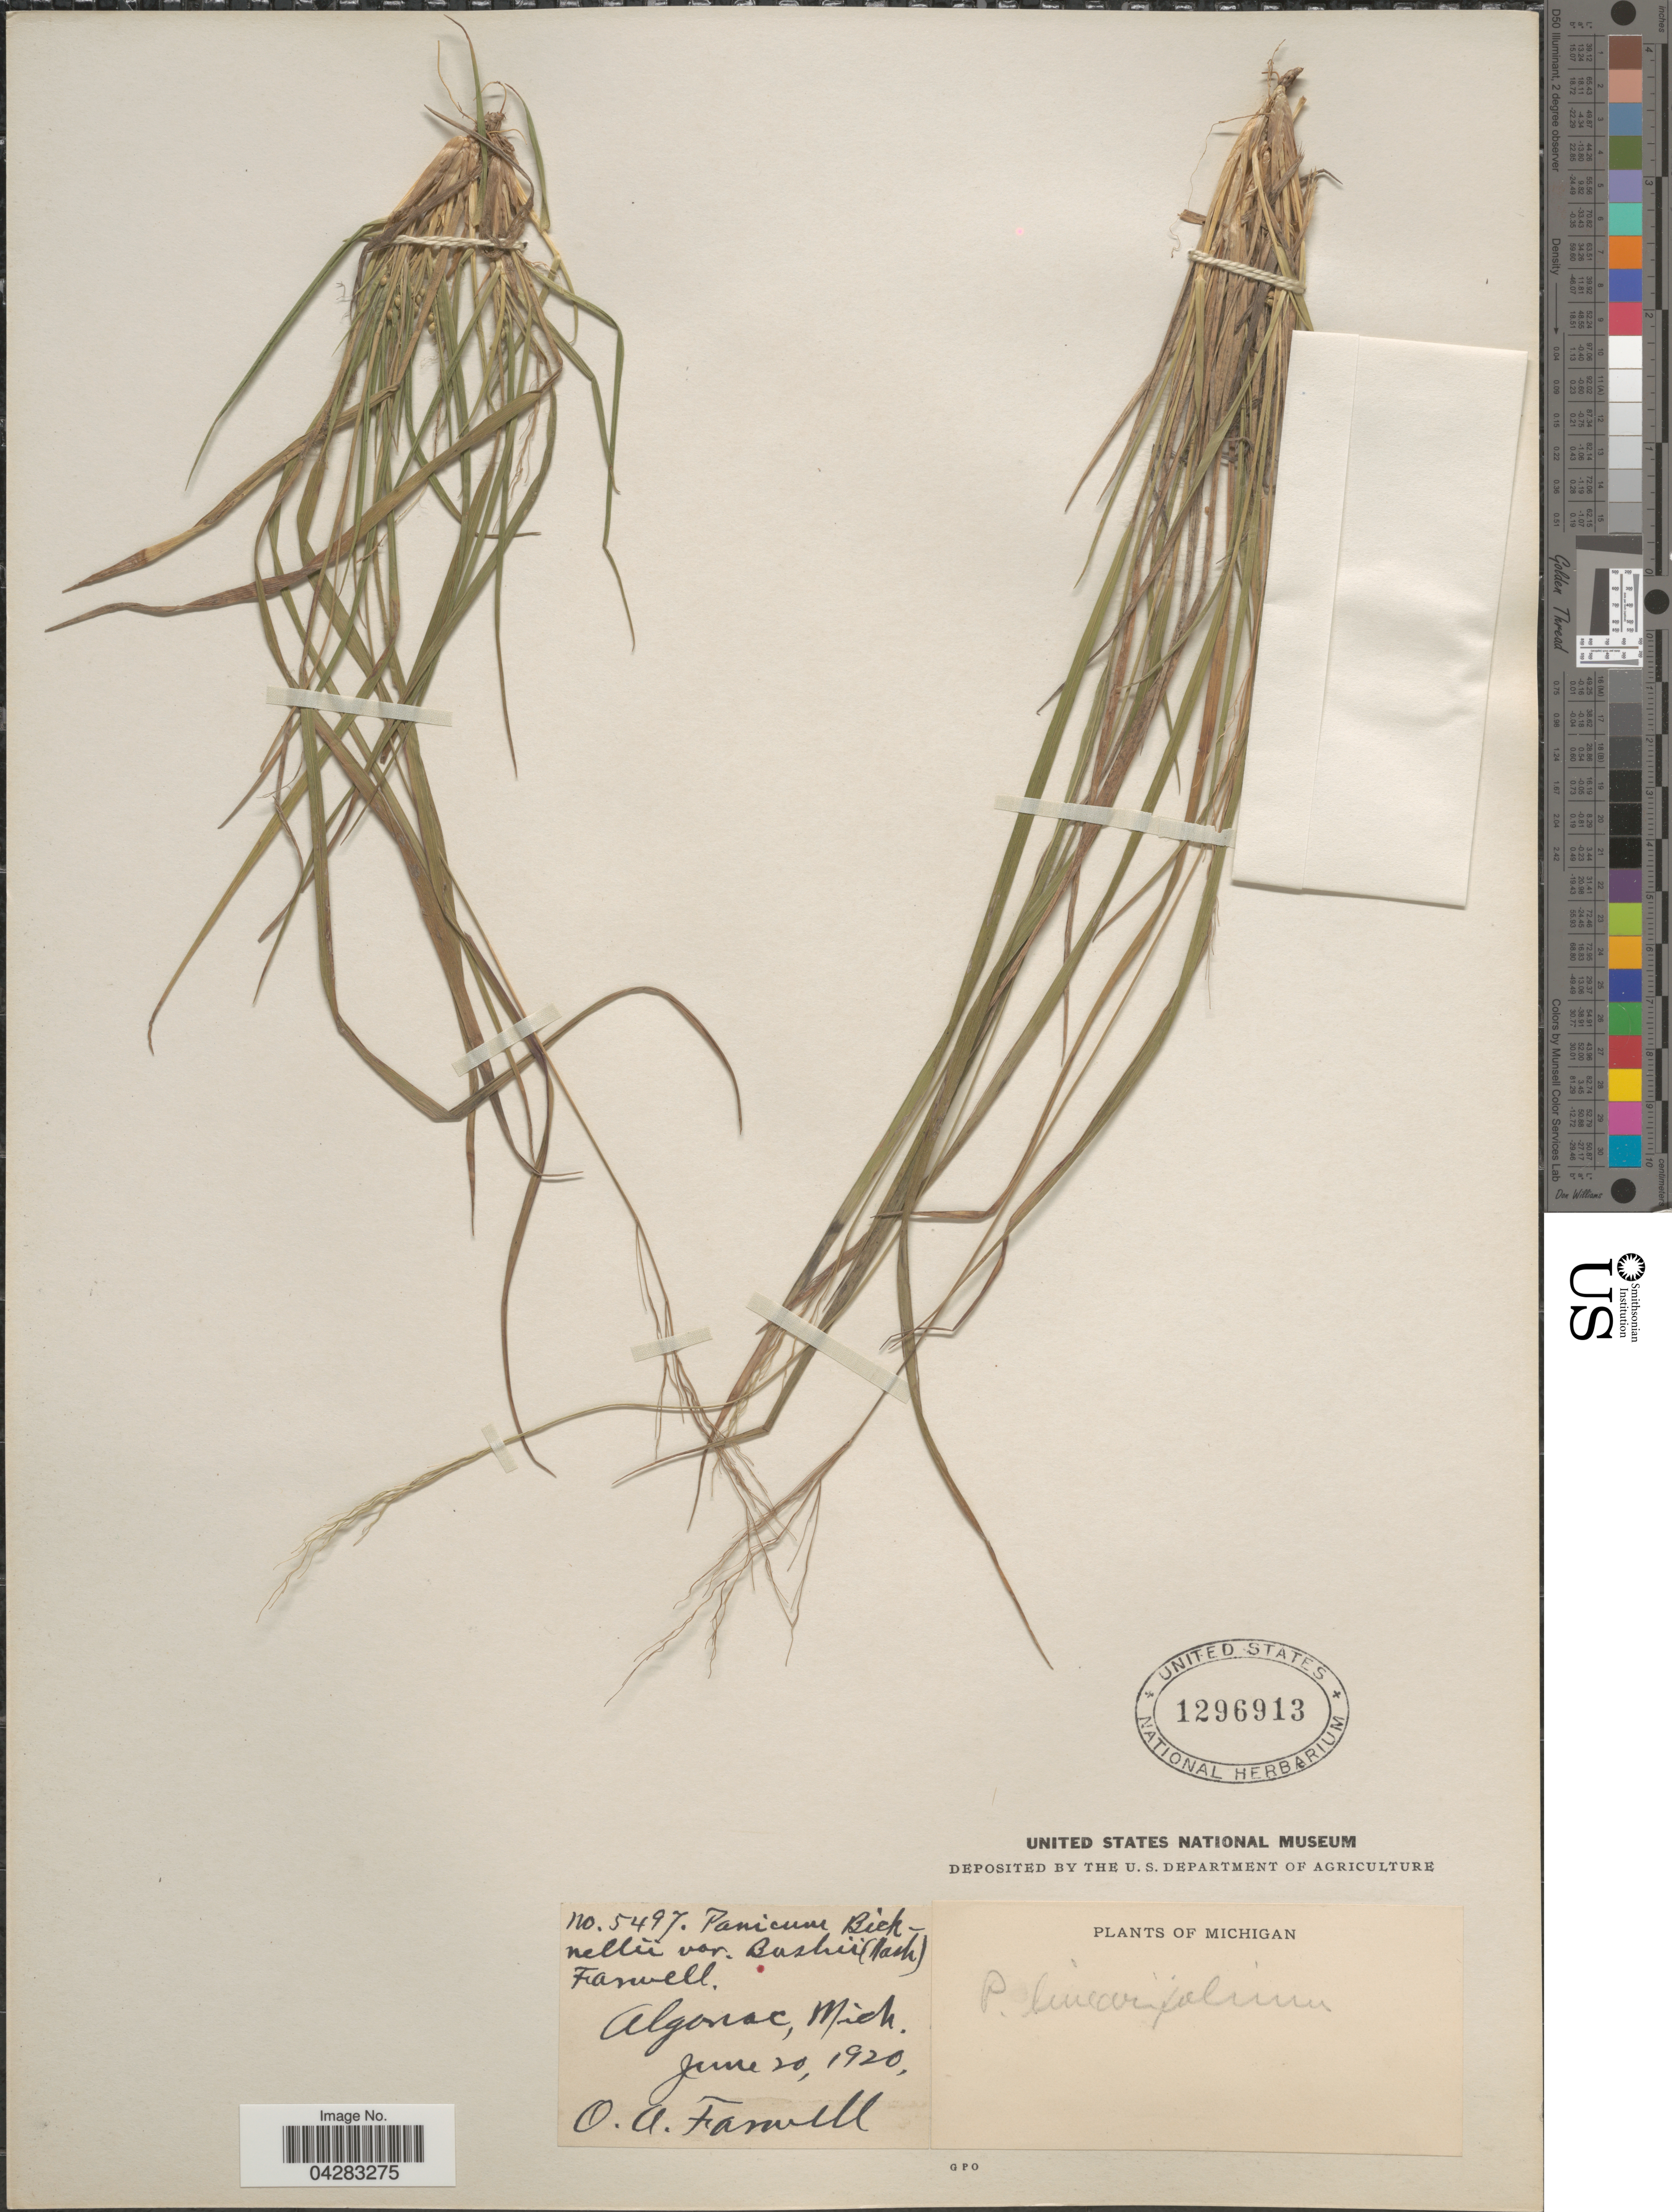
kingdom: Plantae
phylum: Tracheophyta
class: Liliopsida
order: Poales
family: Poaceae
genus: Dichanthelium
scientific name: Dichanthelium linearifolium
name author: (Scribn.) Gould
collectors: O. Farwell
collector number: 5497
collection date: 1920-06-20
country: United States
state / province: Michigan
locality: Algonac.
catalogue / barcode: US 1296913